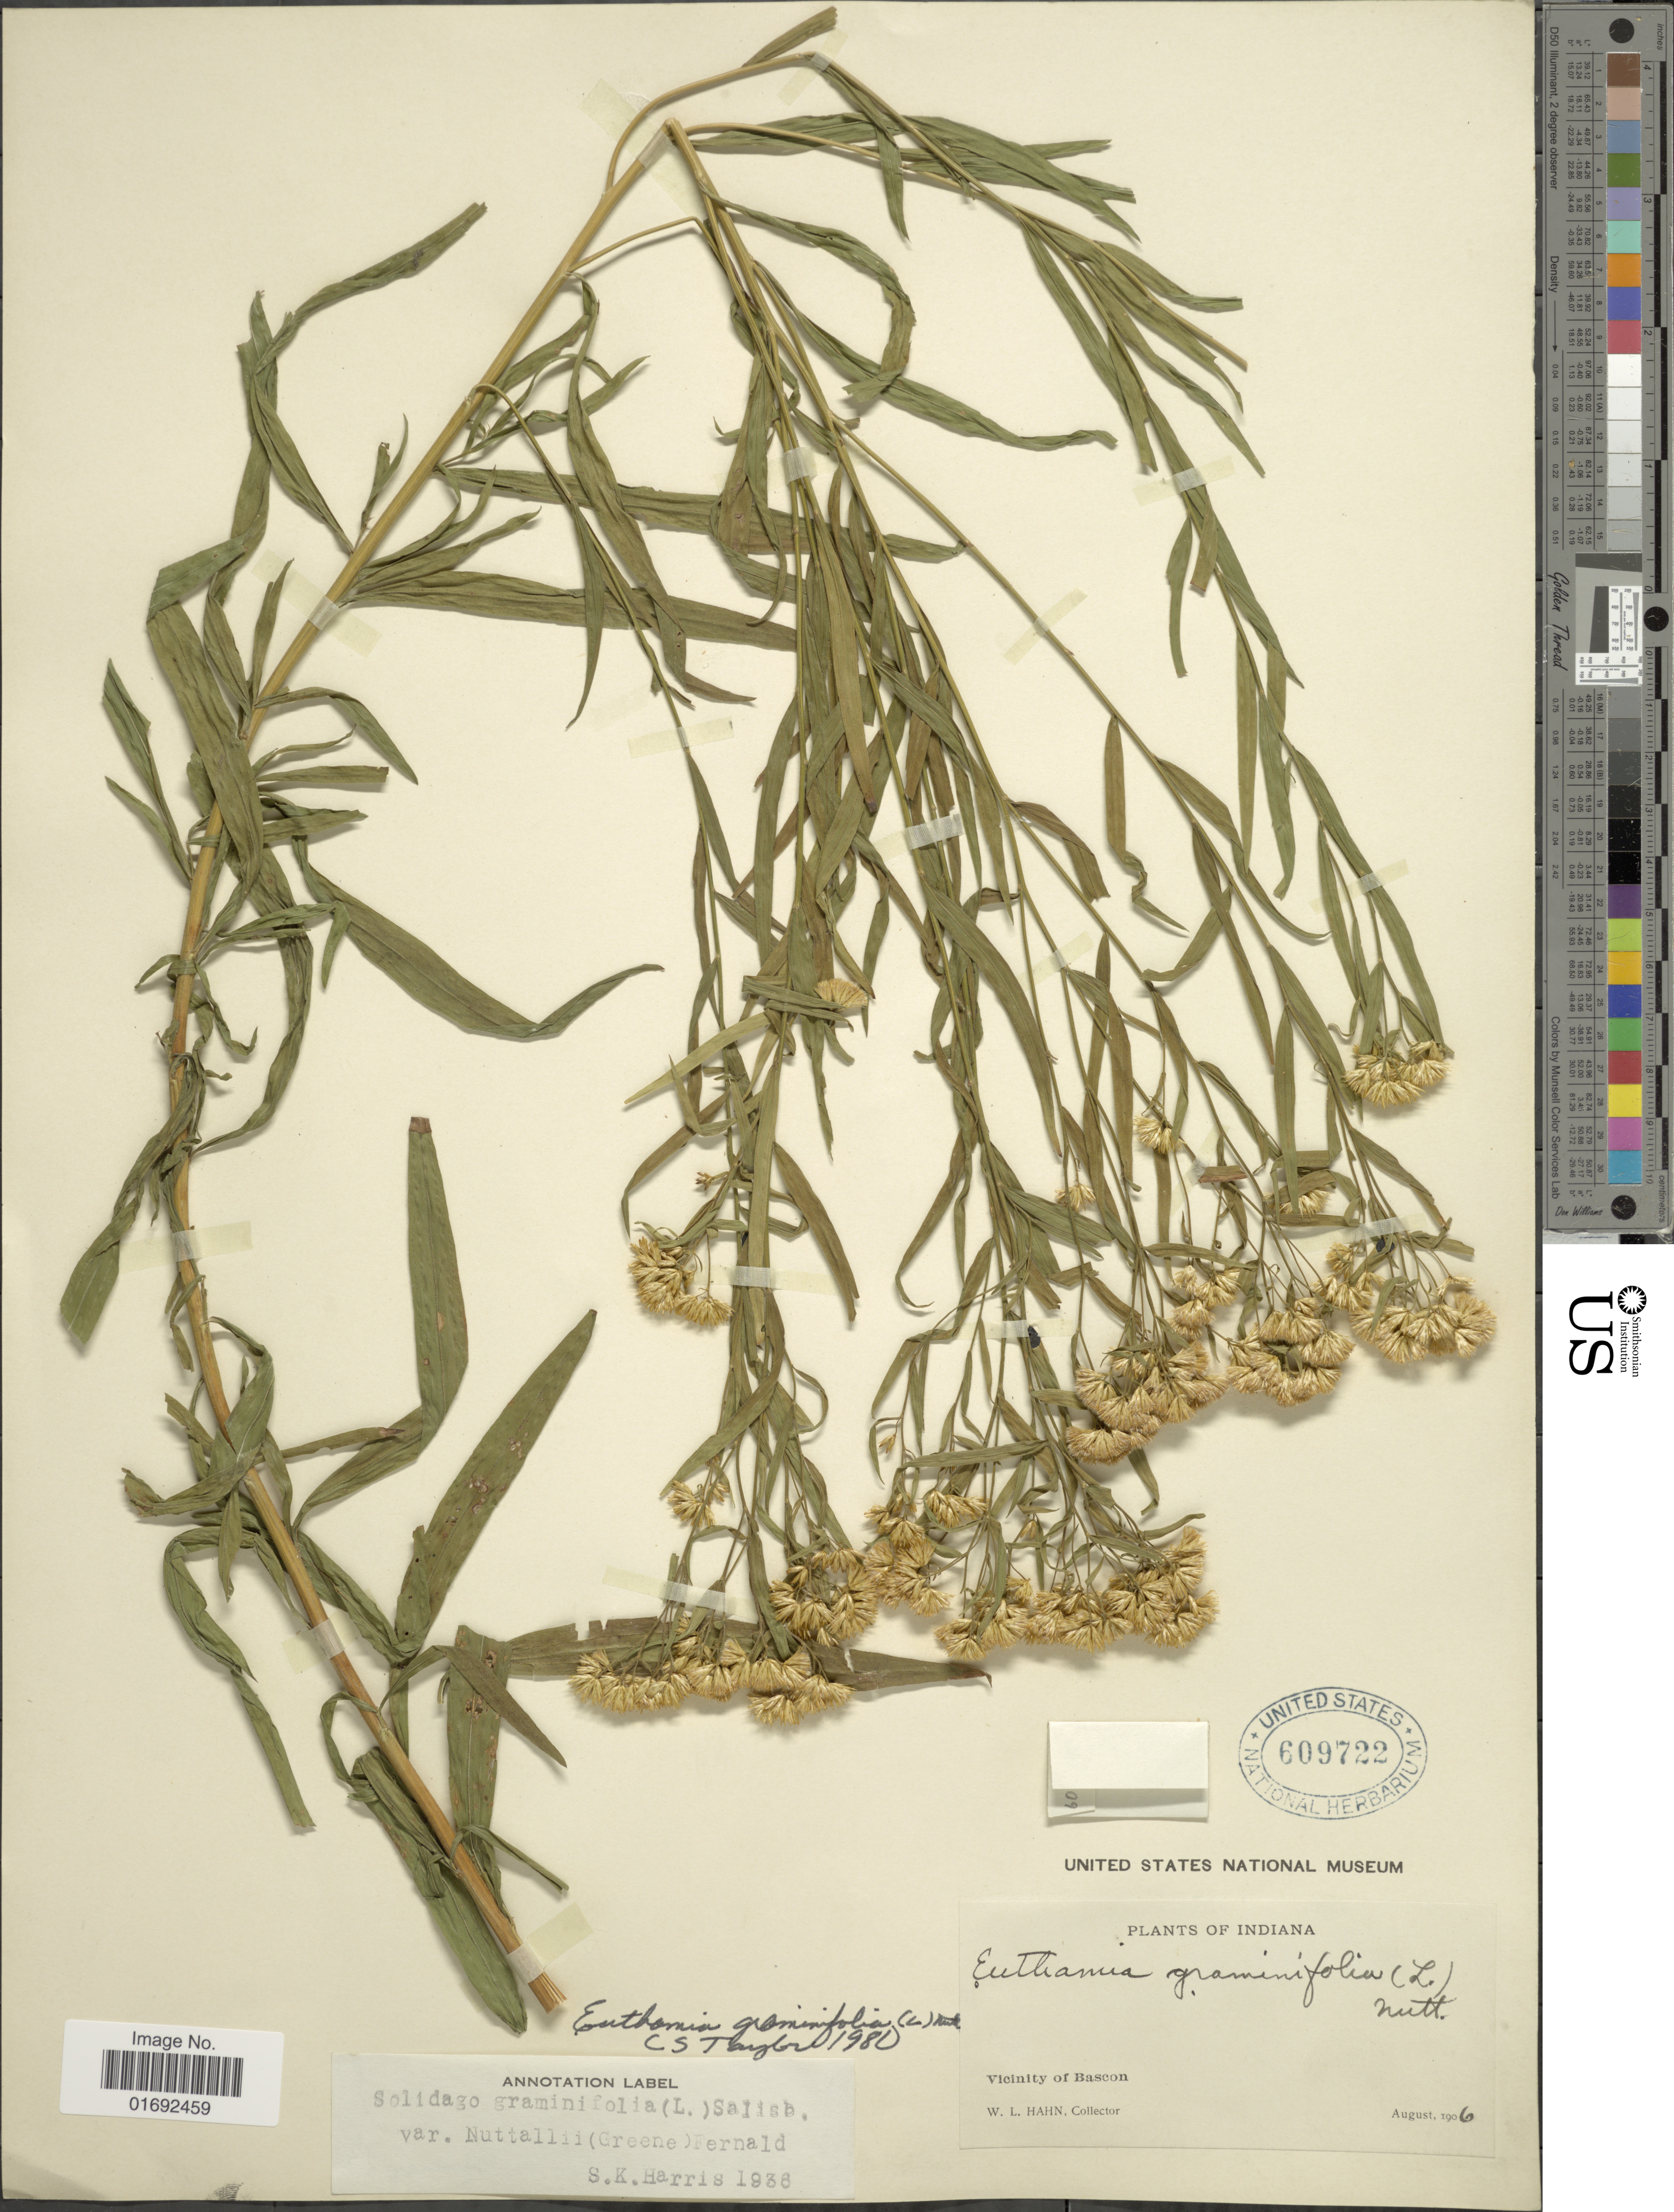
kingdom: Plantae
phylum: Tracheophyta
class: Magnoliopsida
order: Asterales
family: Asteraceae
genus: Euthamia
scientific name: Euthamia graminifolia var. nuttalii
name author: (S.W. Greene) W. Stone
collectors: W. L. Hahn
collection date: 1906-08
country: United States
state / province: Indiana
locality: Vicinity of Bascon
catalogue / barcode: US 609722